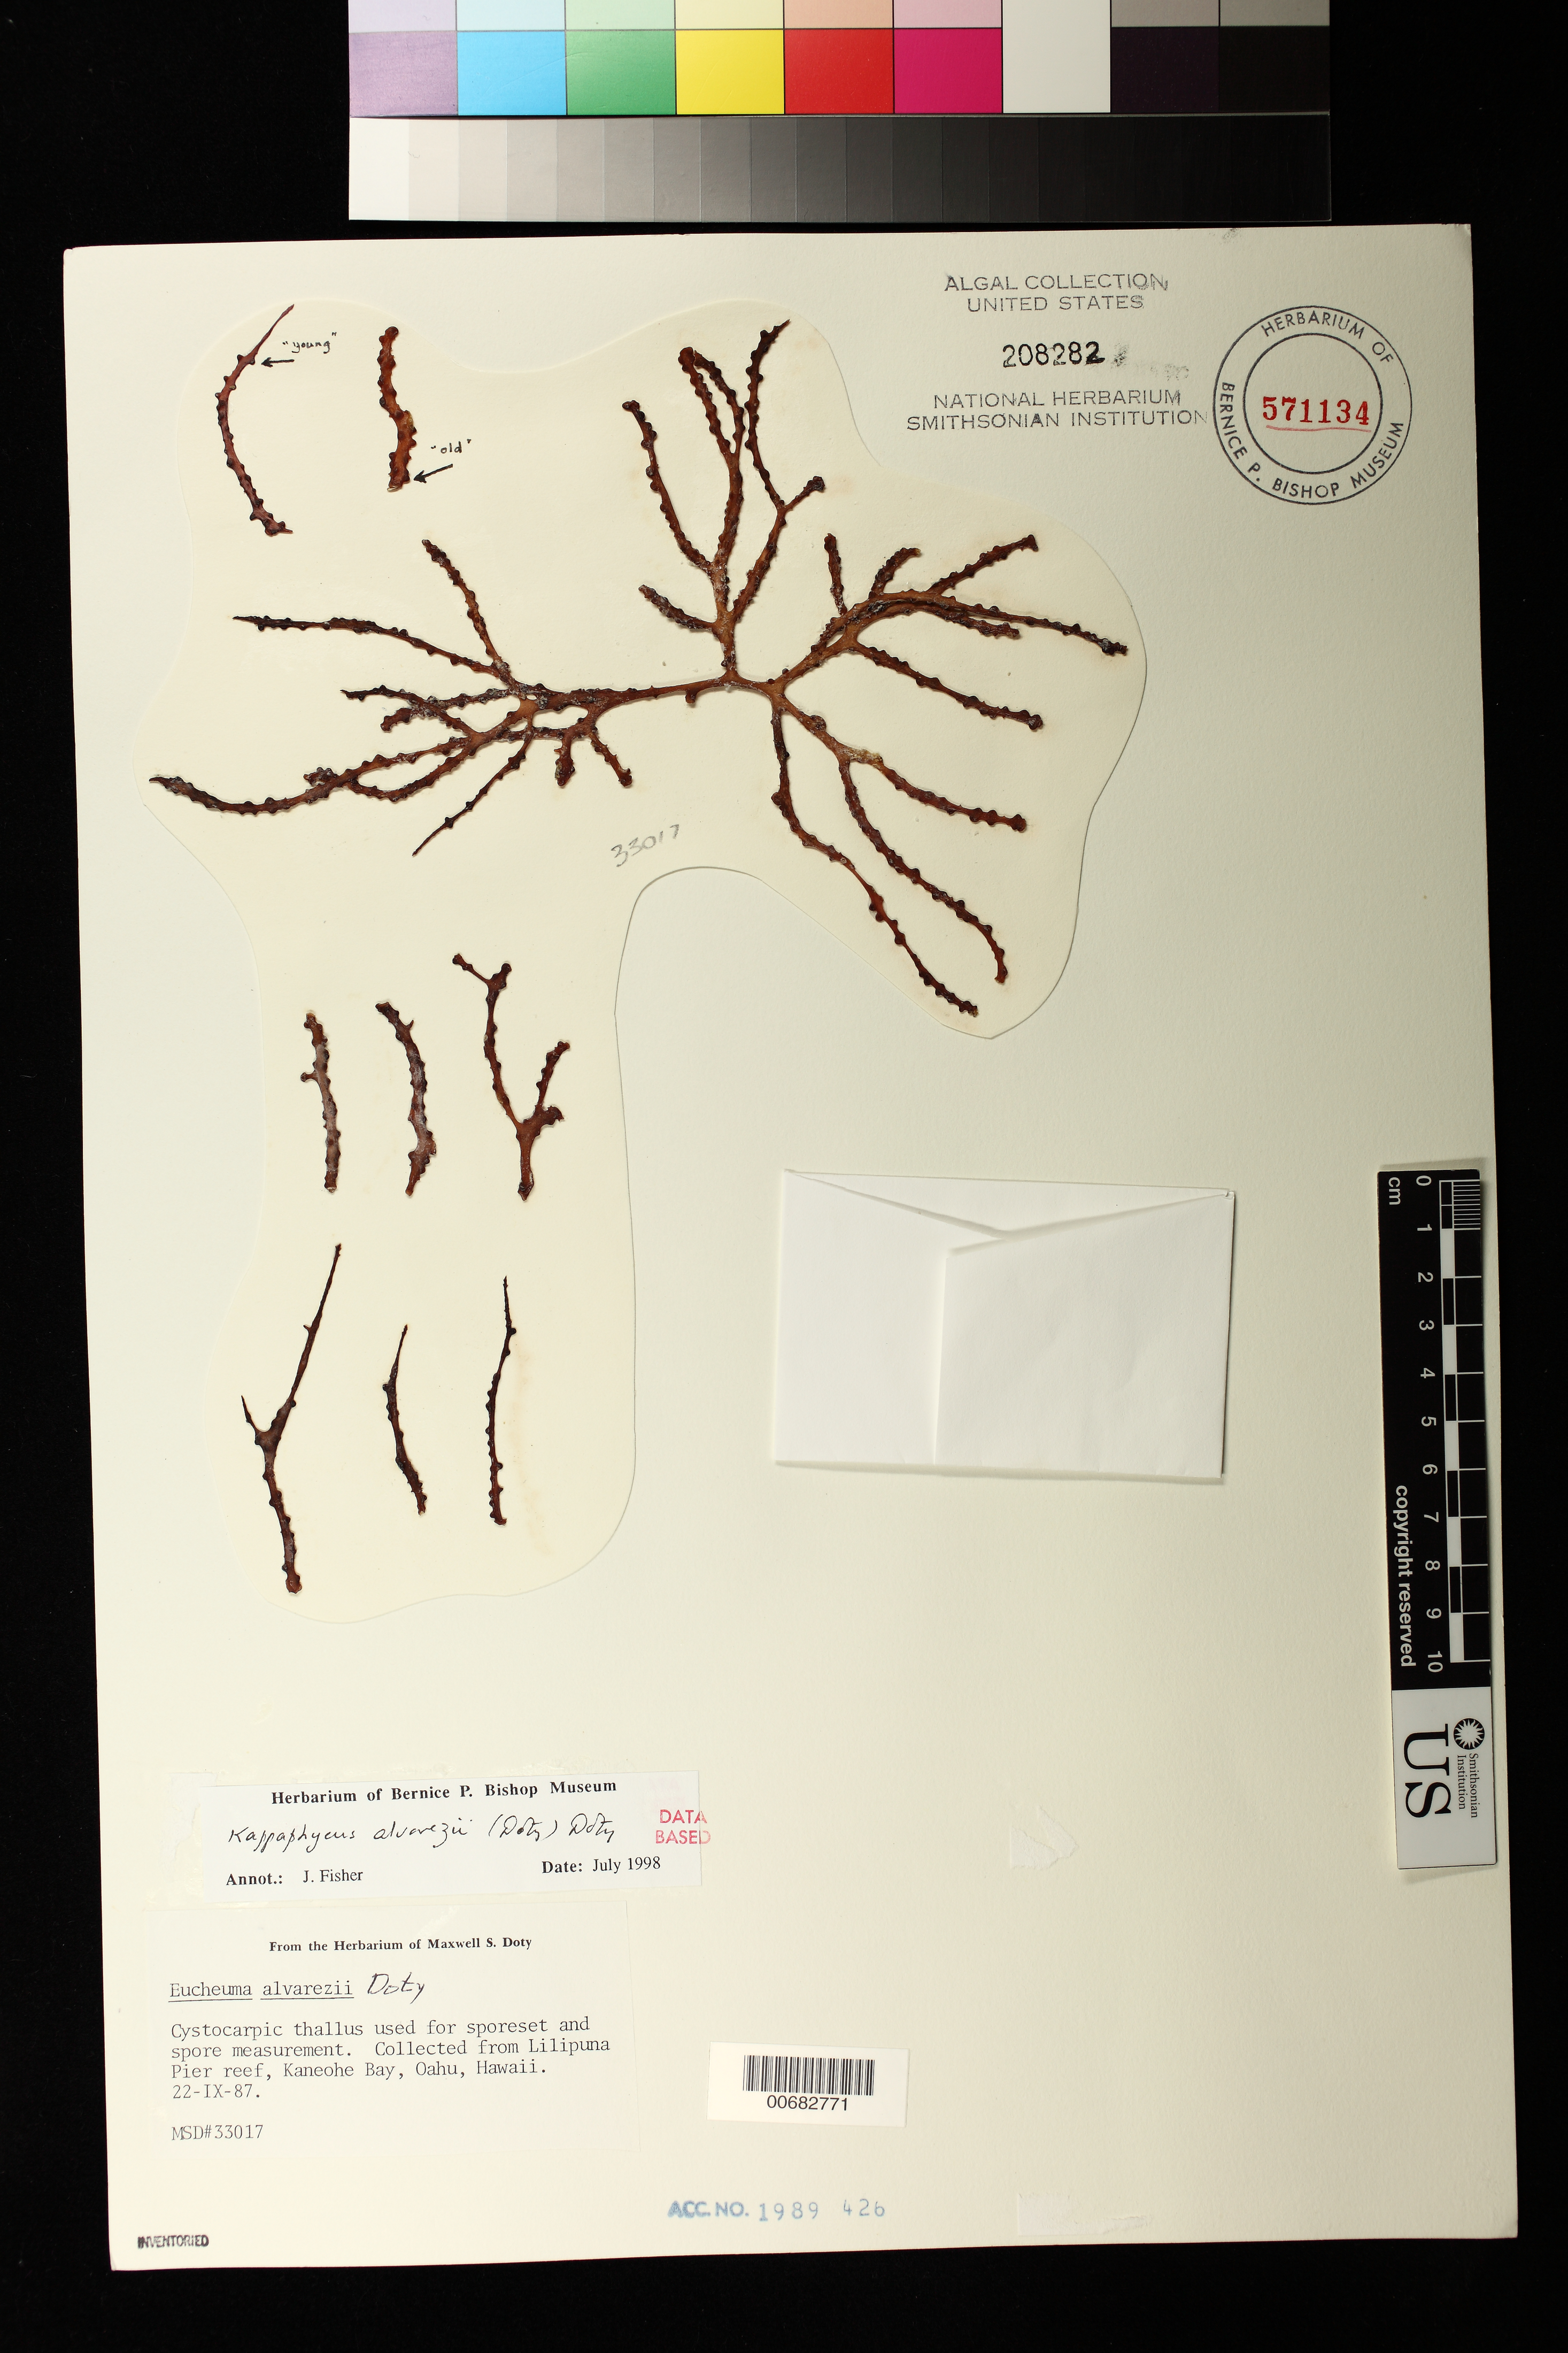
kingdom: Plantae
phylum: Rhodophyta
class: Florideophyceae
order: Gigartinales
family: Solieriaceae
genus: Kappaphycus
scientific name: Kappaphycus alvarezii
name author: (Doty) Doty ex P.C. Silva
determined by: Fisher, Jack R.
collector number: MSD 33017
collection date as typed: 22 Sep 1987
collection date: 1987-09-22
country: United States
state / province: Hawaii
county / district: Honolulu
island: Oahu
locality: Lilipuna Pier reef, Kaneohe Bay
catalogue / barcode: US 208282